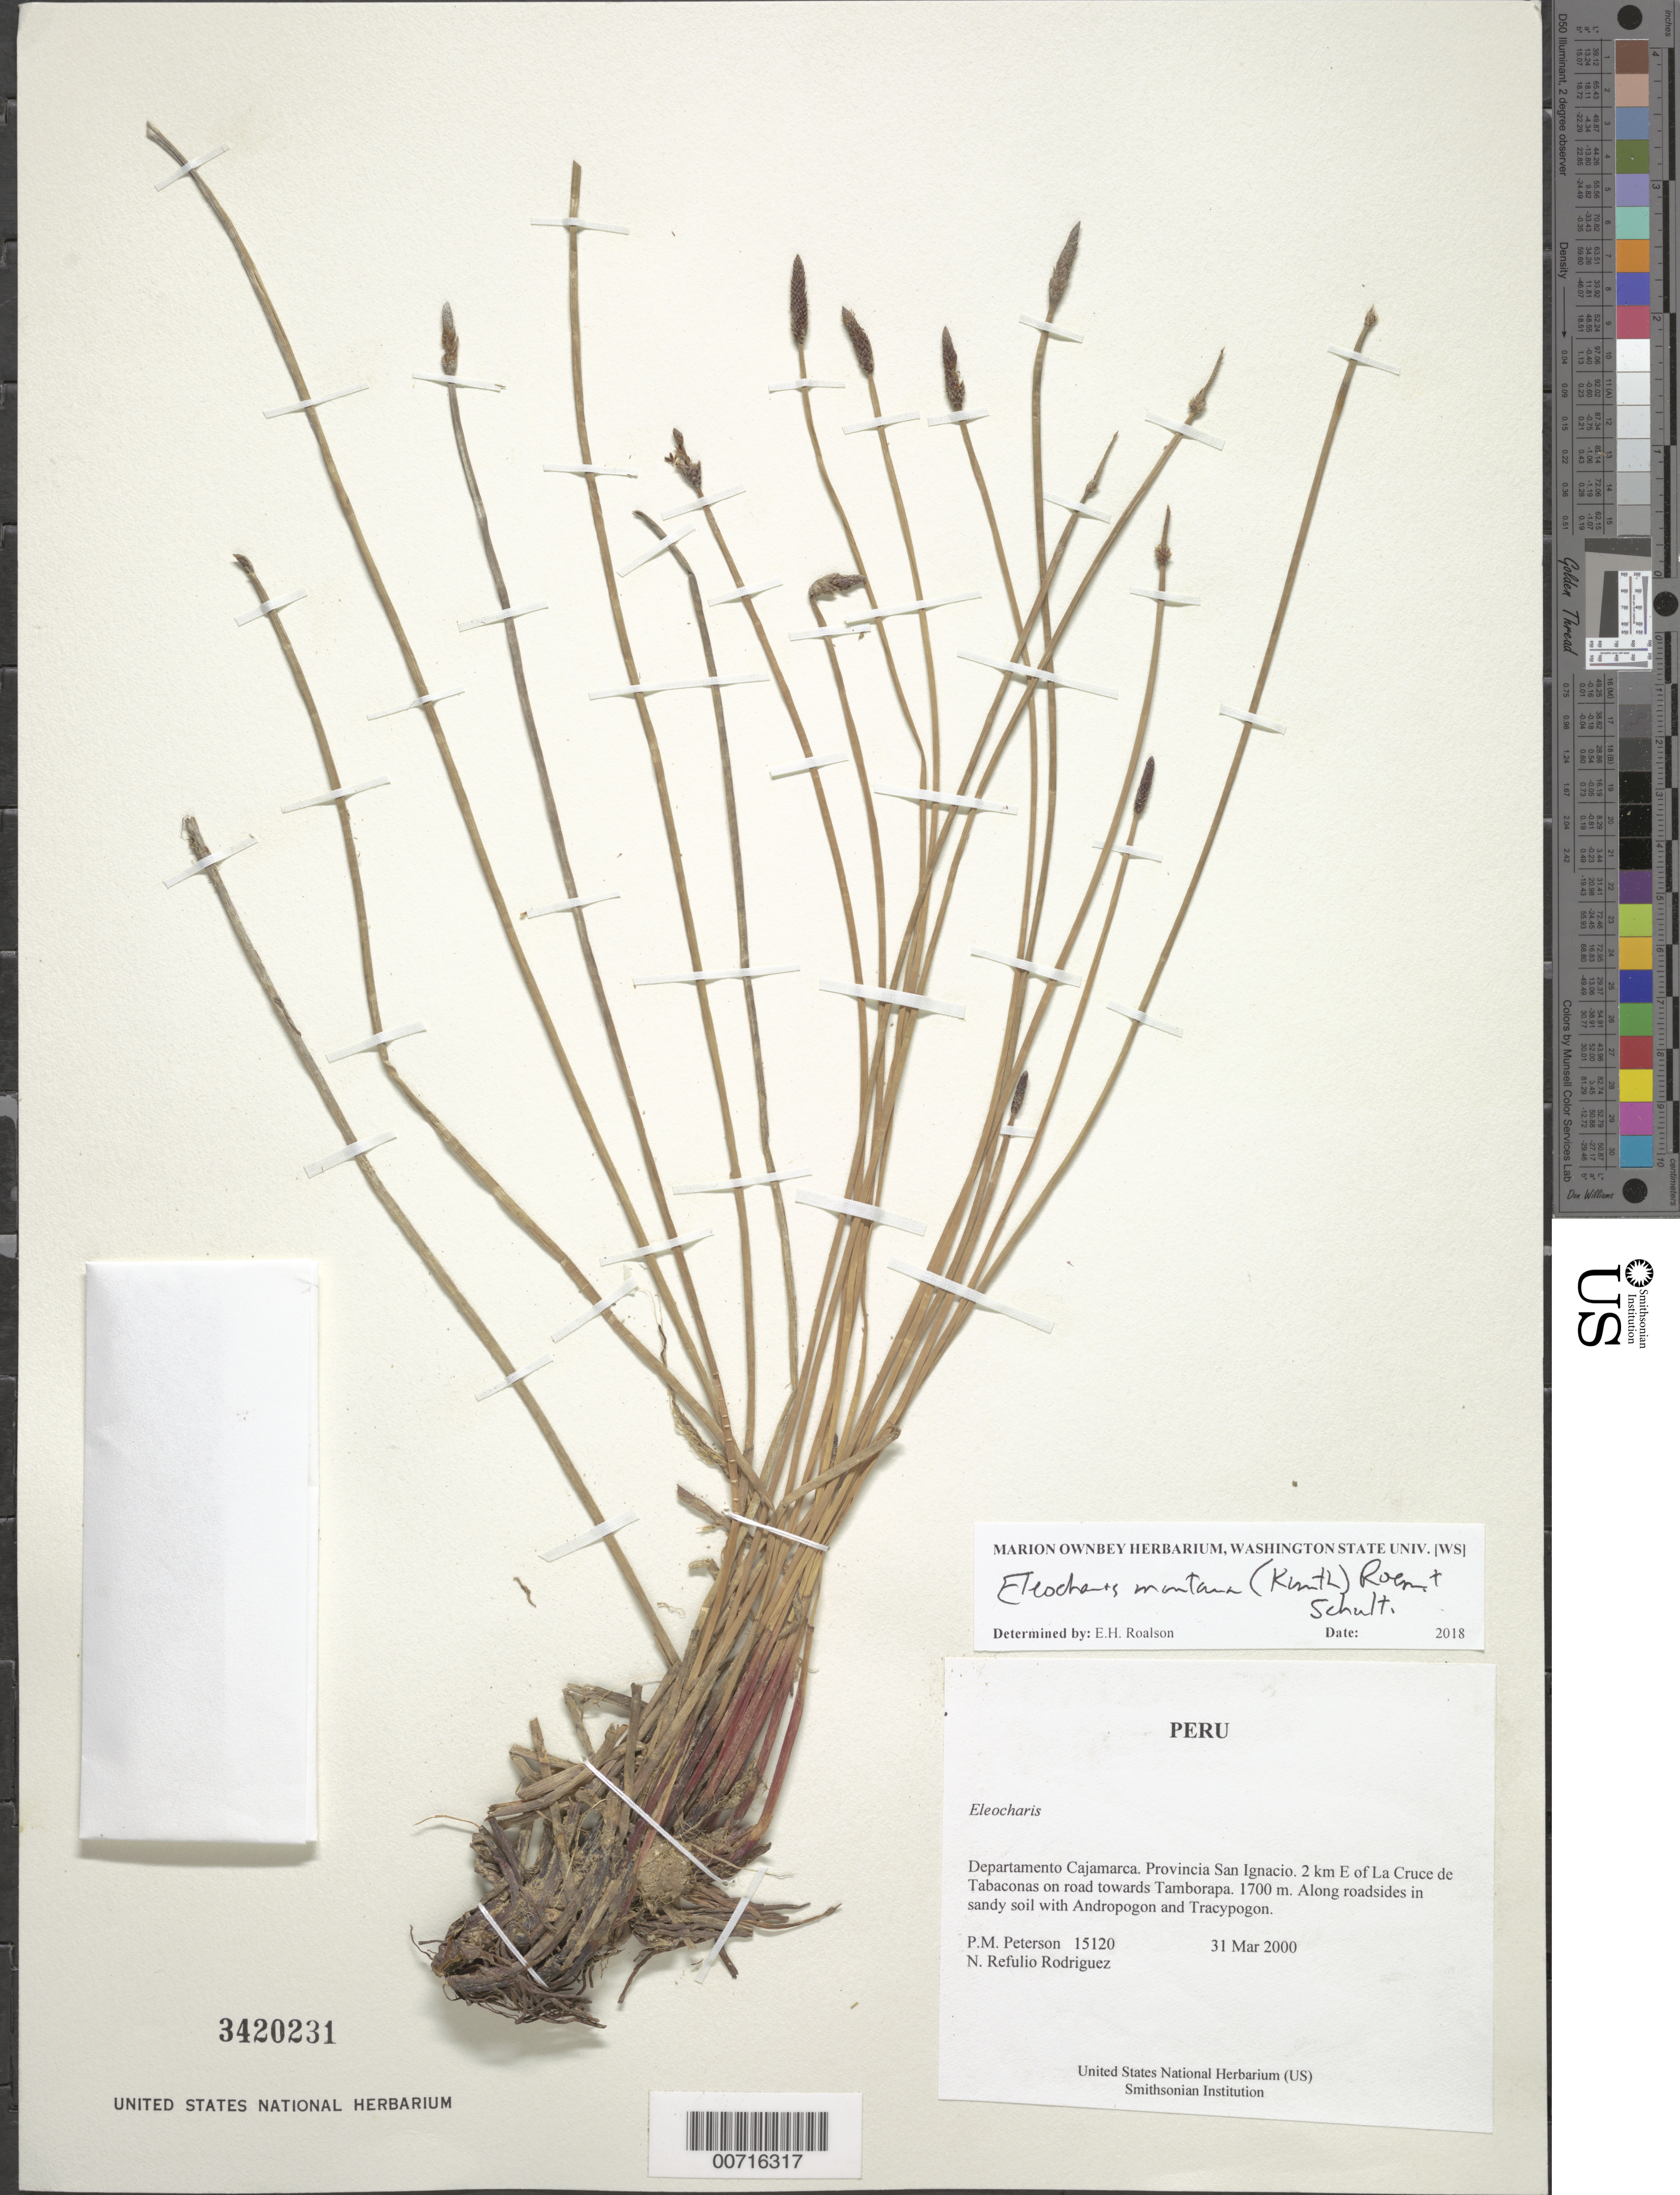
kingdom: Plantae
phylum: Tracheophyta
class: Liliopsida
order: Poales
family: Cyperaceae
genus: Eleocharis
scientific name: Eleocharis montana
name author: (Kunth) Roem. & Schult.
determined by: Roalson, E. H.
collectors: P. M. Peterson & N. Refulio-Rodríguez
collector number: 15120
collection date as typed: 31 Mar 2000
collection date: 2000-03-31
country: Peru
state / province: Cajamarca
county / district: San Ignacio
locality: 2 km E of La Cruce de Tabaconas on road towards Tamborapa.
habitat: Along roadsides in sandy soil with Andropogon and Tracypogon.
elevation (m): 1700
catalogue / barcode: US 3420231